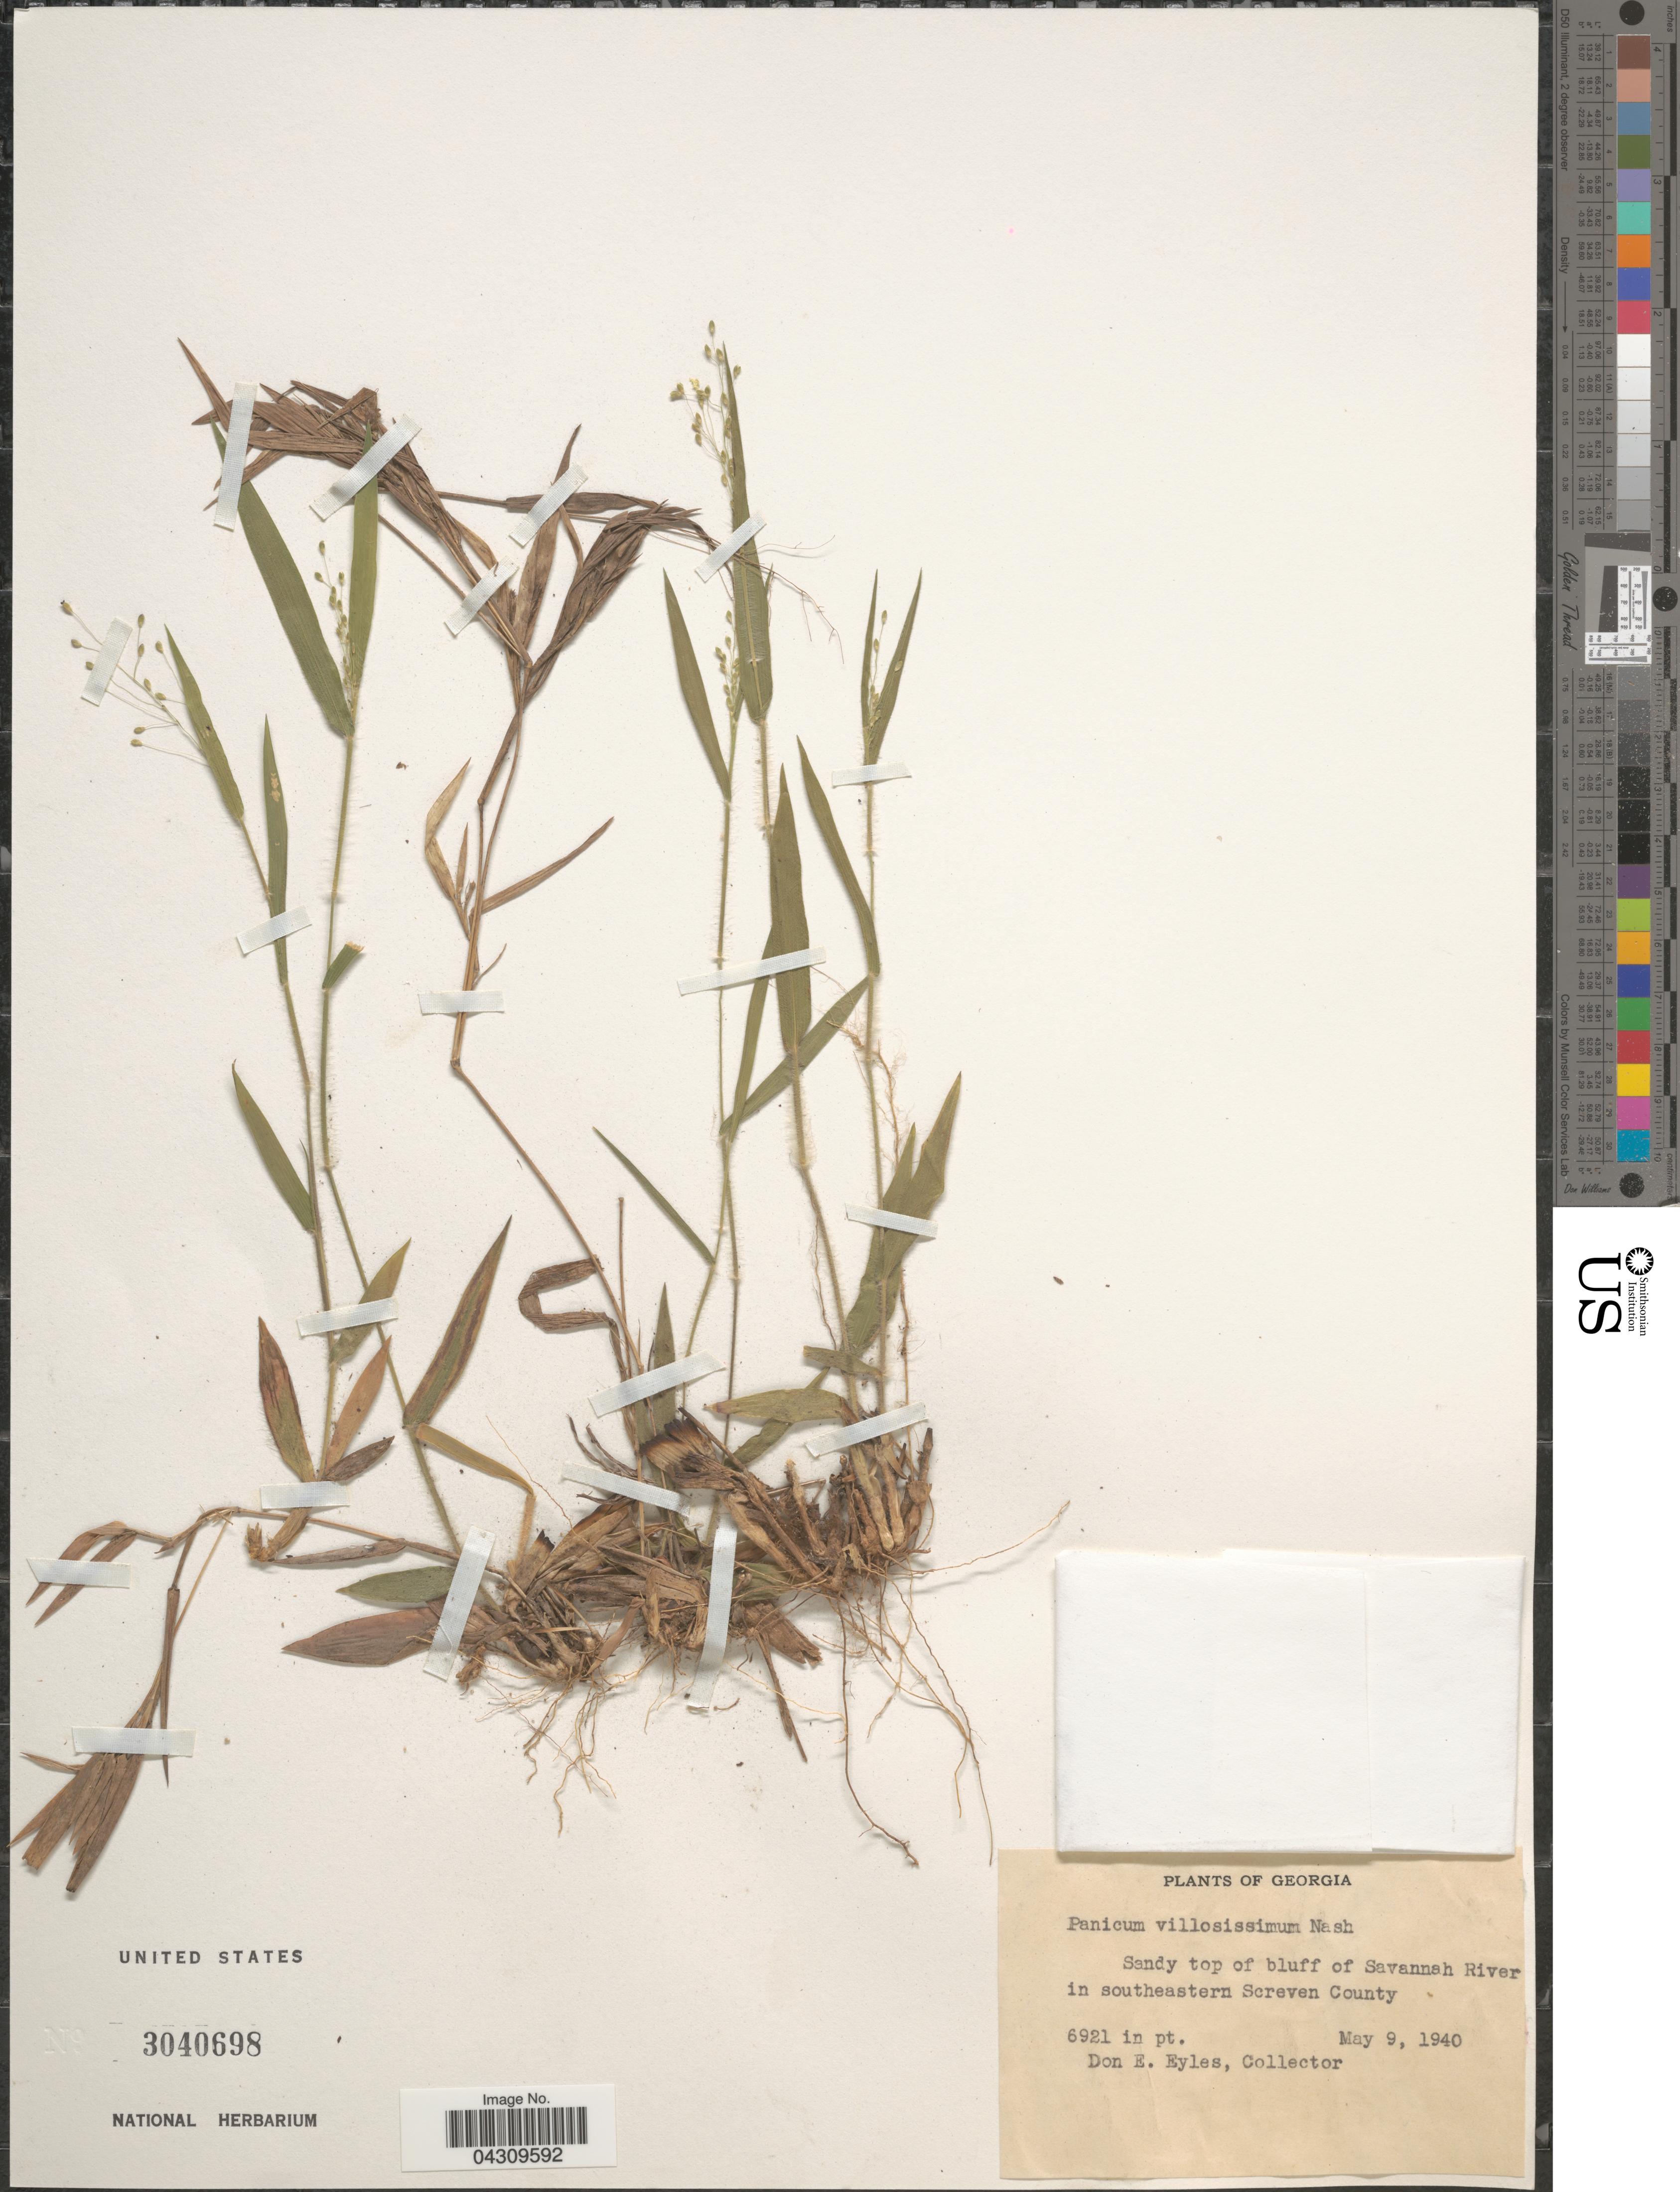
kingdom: Plantae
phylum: Tracheophyta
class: Liliopsida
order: Poales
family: Poaceae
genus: Dichanthelium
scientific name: Dichanthelium acuminatum var. acuminatum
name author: (Sw.) Gould & C.A. Clark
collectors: D. Eyles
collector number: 6921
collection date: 1940-05-09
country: United States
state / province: Georgia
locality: Sandy top of bluff of Savannah River in southeastern Screven County.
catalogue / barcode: US 3040698